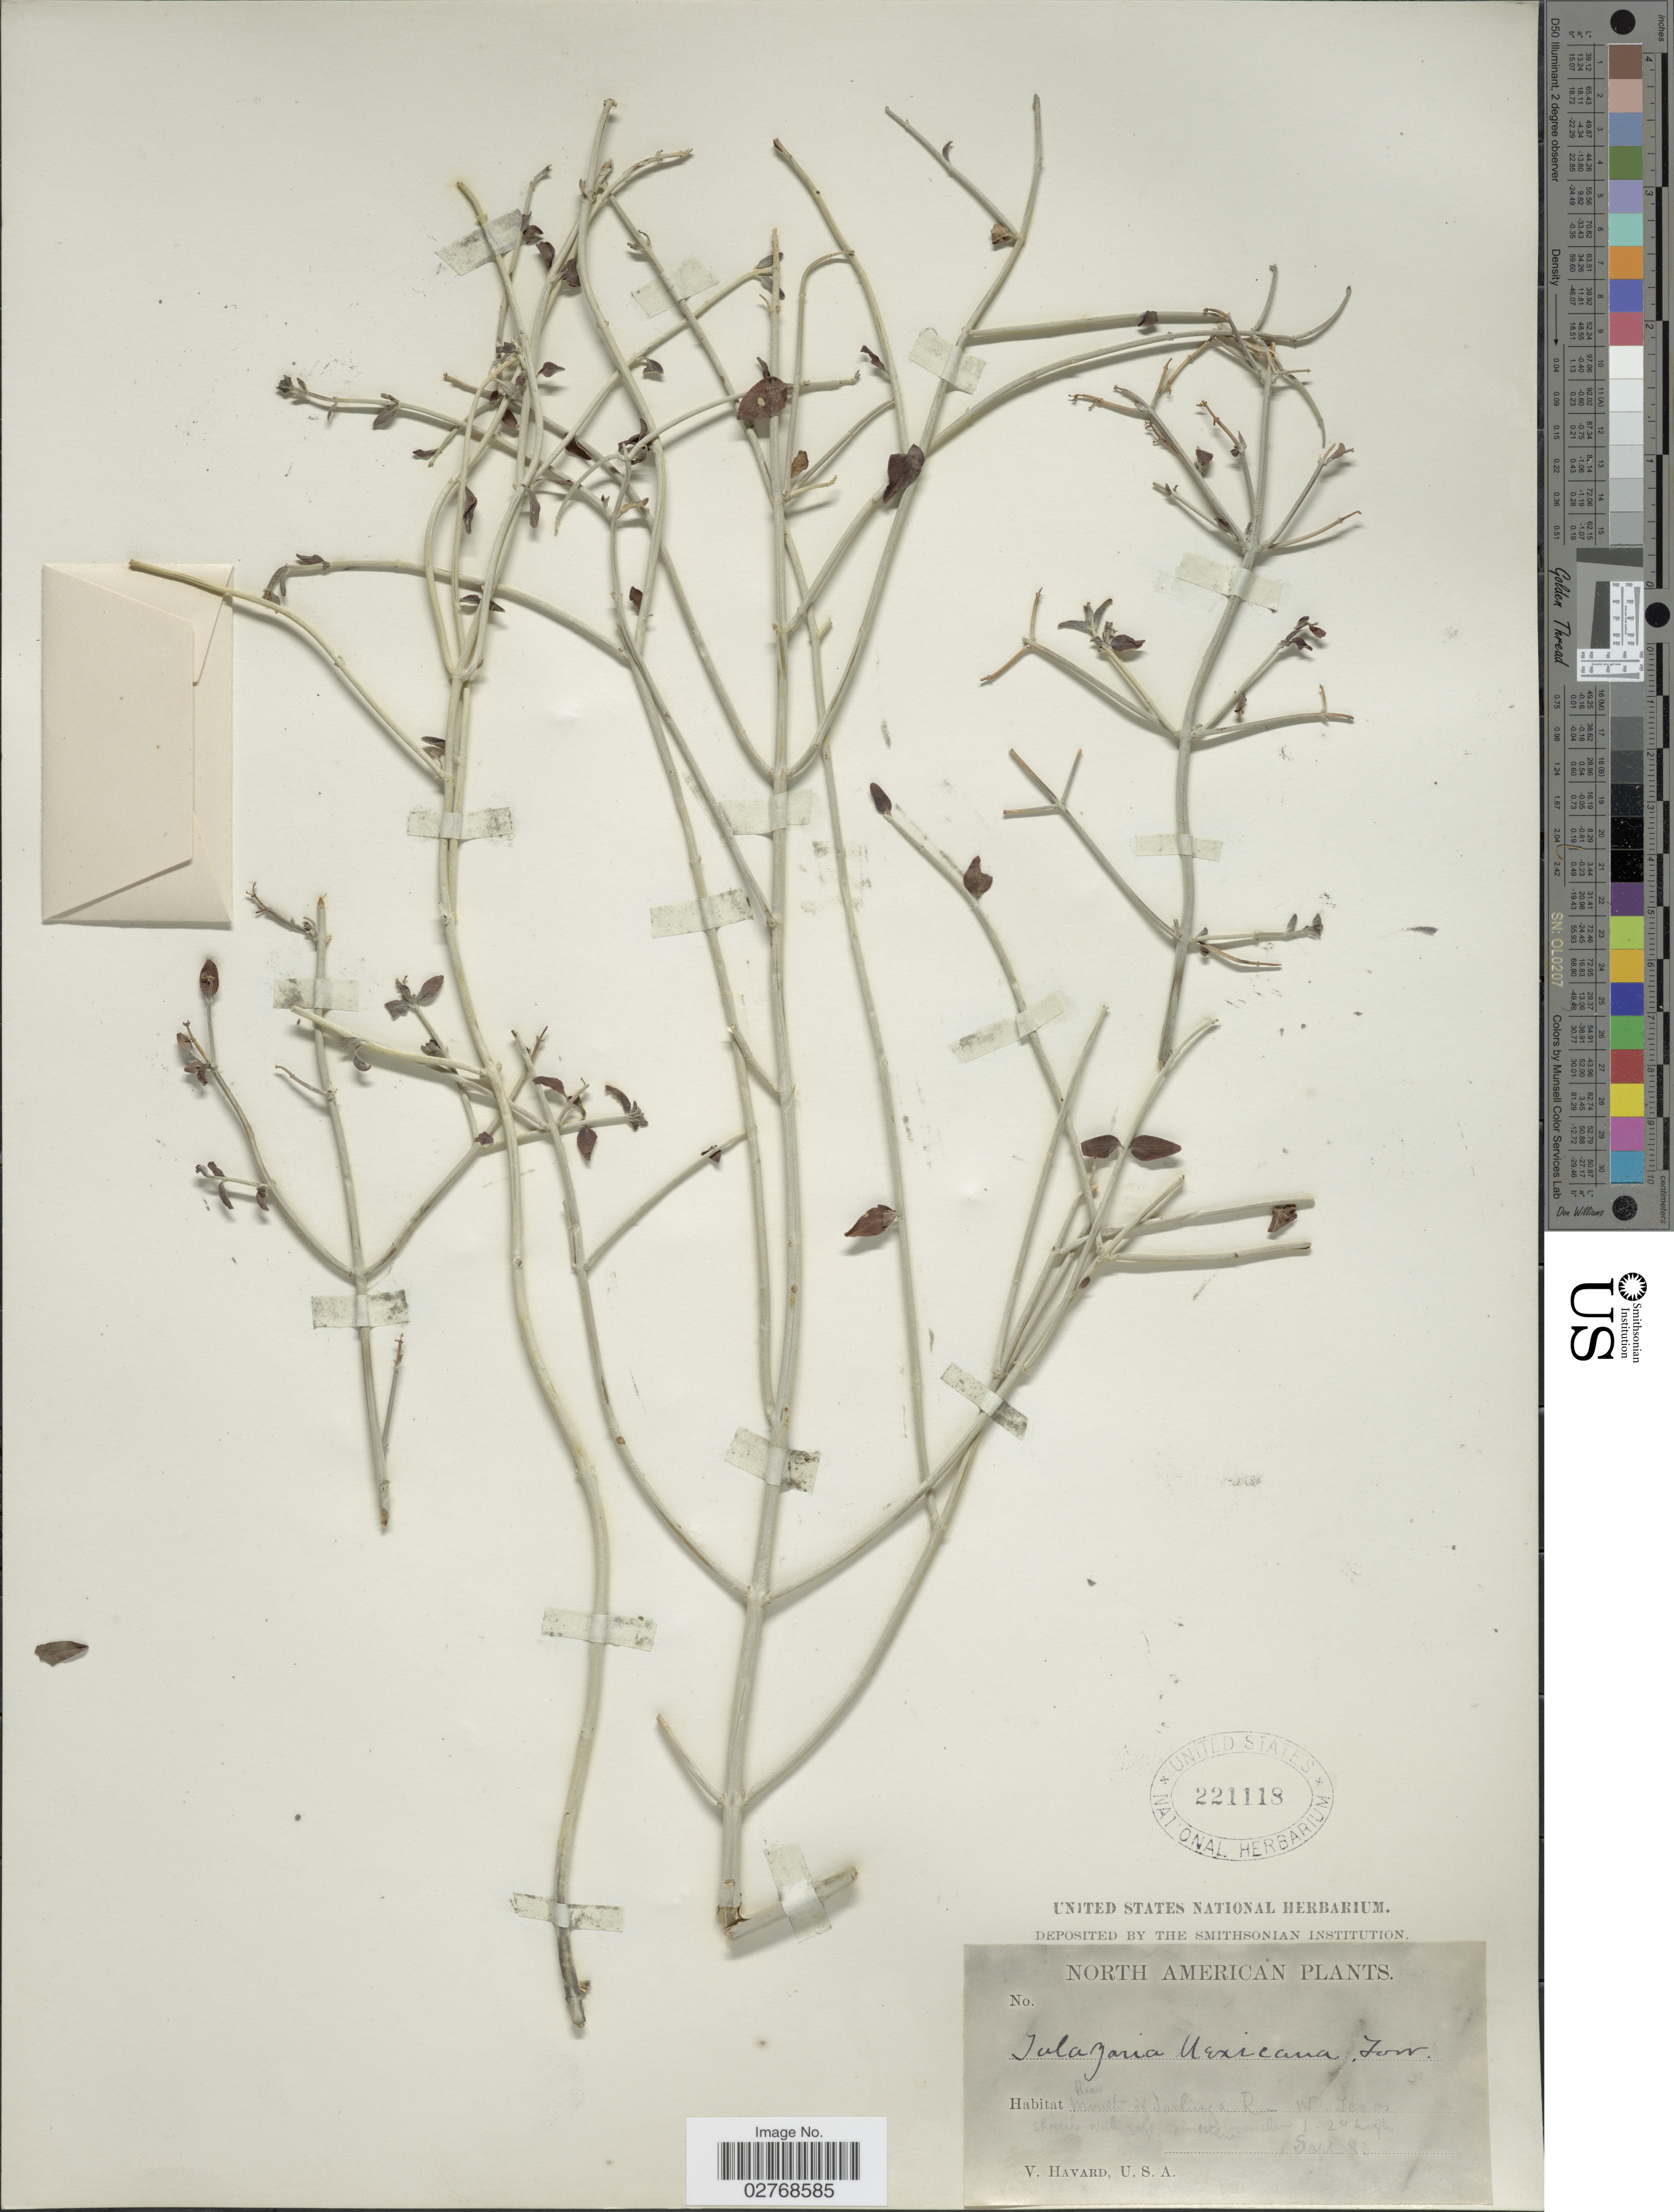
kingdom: Plantae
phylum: Tracheophyta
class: Magnoliopsida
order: Lamiales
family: Lamiaceae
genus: Scutellaria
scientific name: Scutellaria mexicana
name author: (Torr.) A.J. Paton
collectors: V. Havard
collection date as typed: Transcribed d/m/y: /9/83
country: United States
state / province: Texas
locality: Near Mouth of Terlinga [Terlingua] R., W.Texas.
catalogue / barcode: US 221118